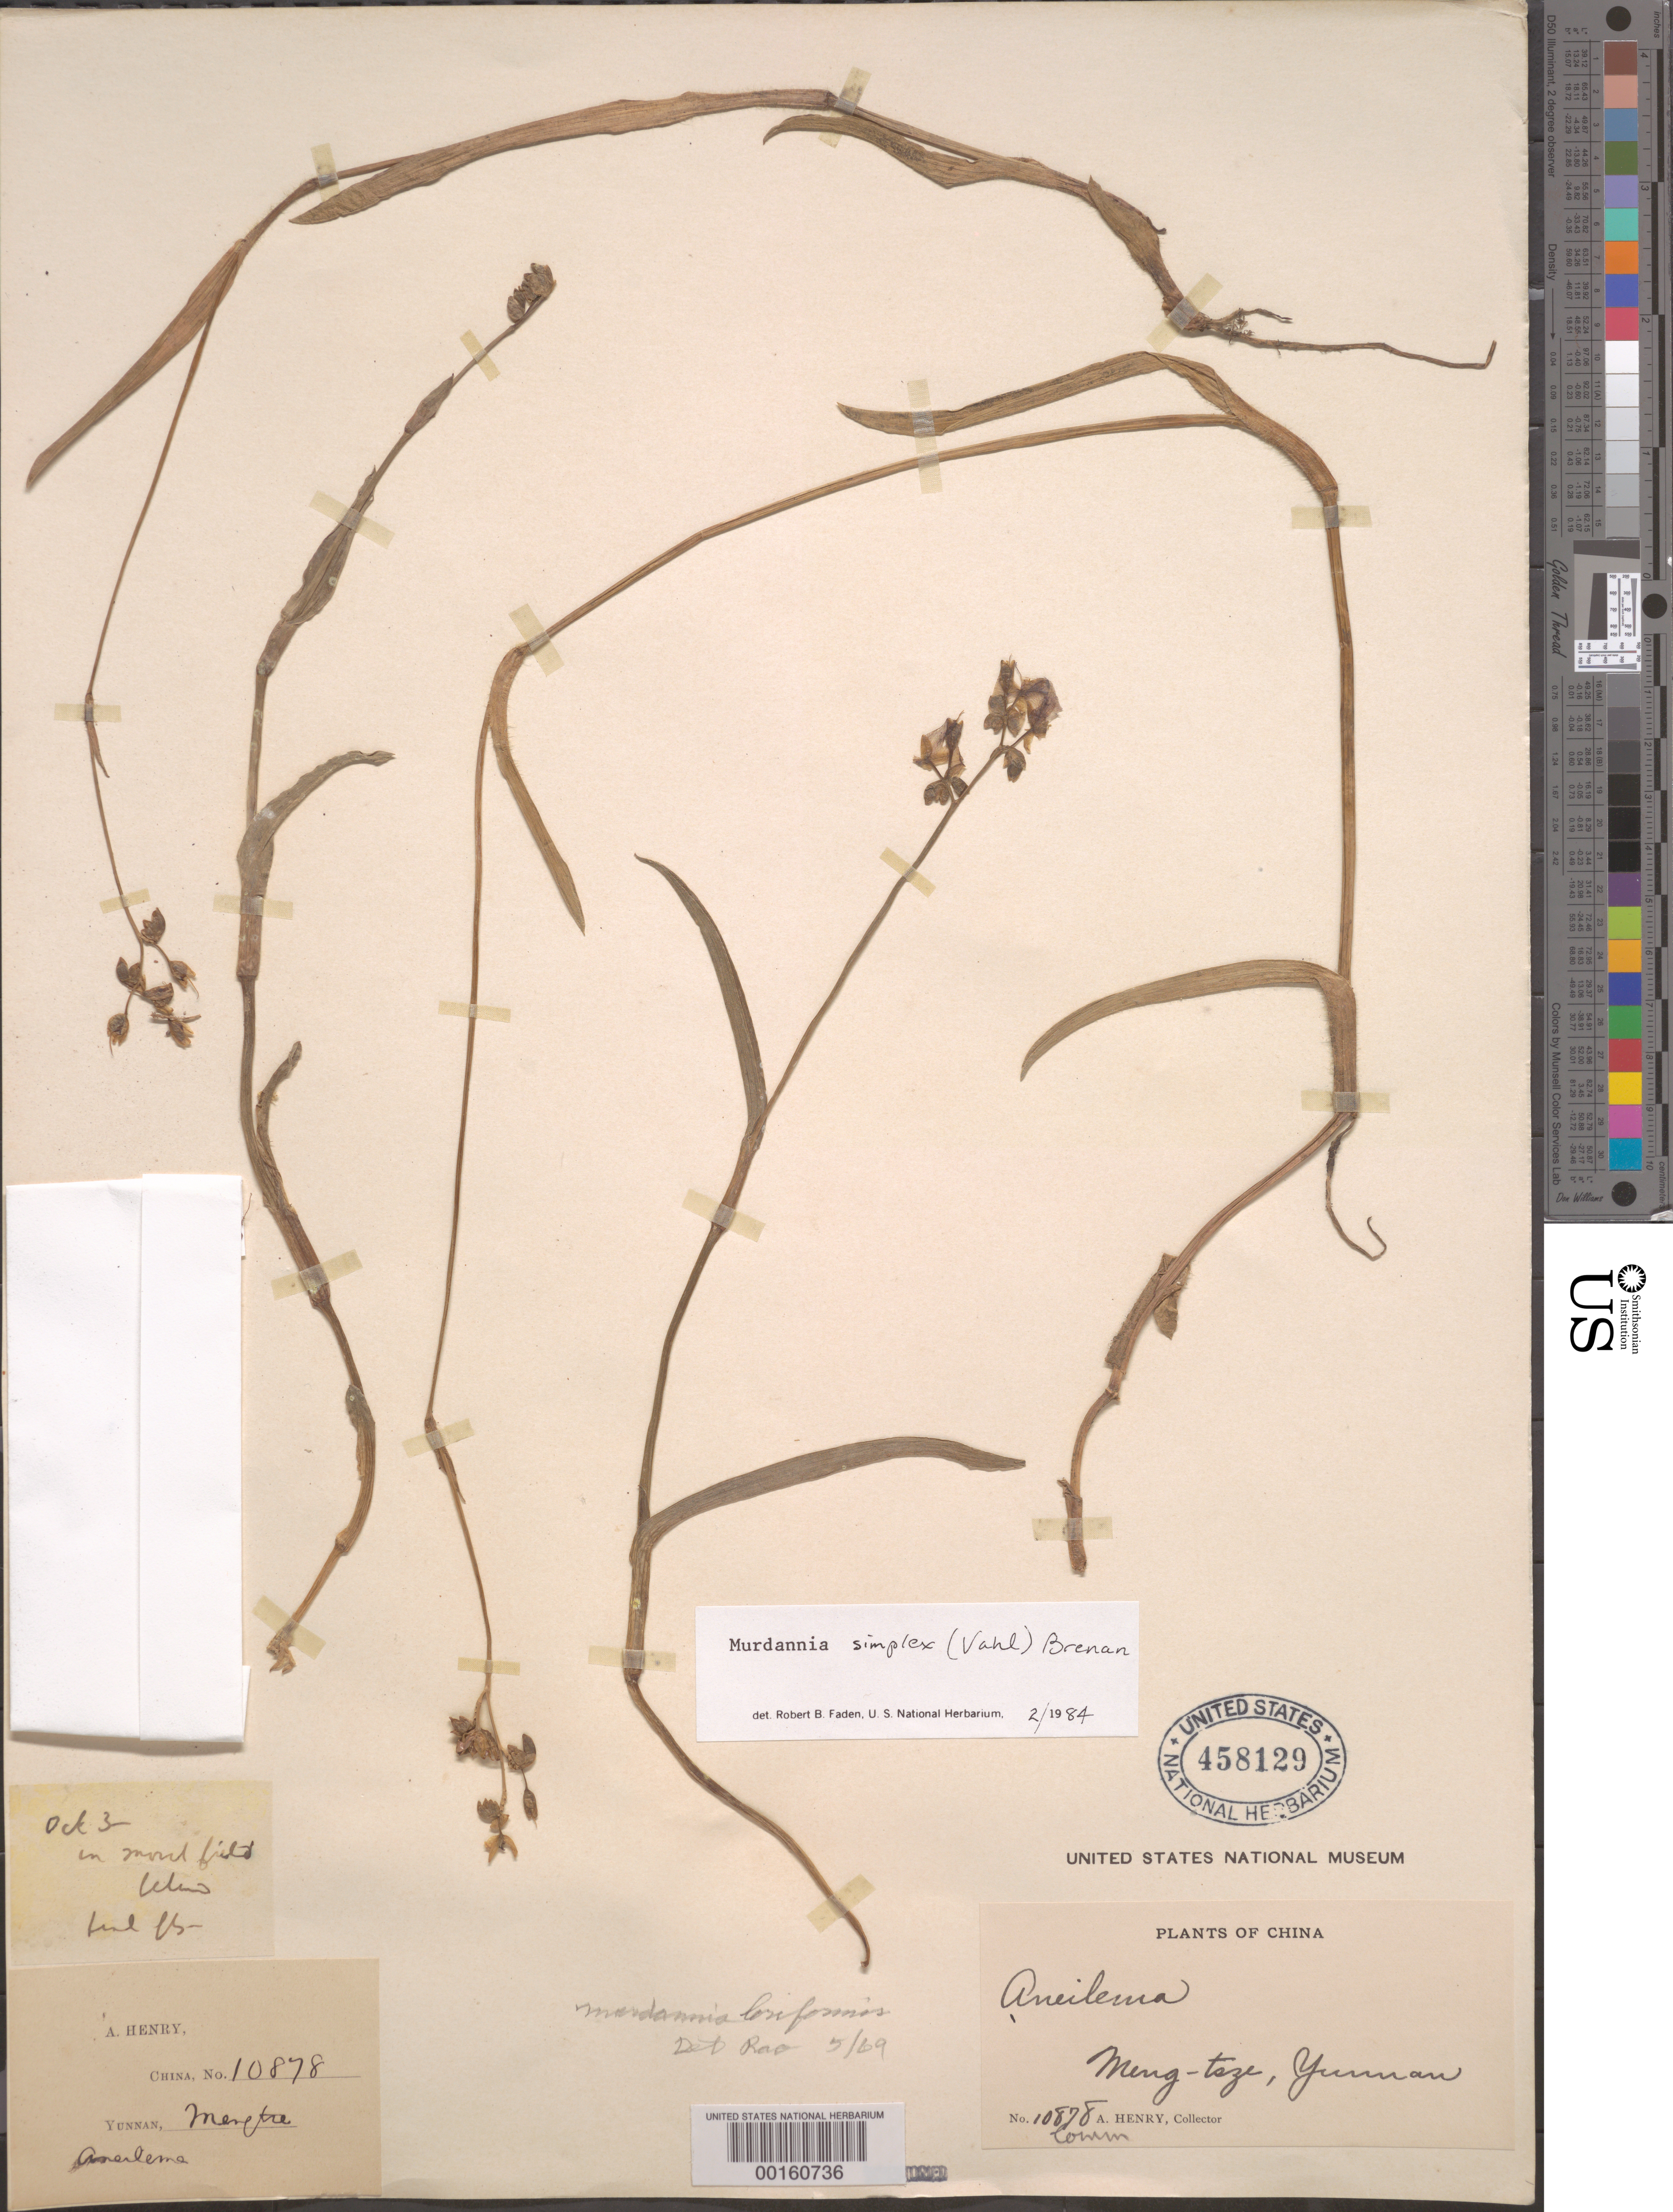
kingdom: Plantae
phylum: Tracheophyta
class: Liliopsida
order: Commelinales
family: Commelinaceae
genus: Murdannia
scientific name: Murdannia simplex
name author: (Vahl) Brenan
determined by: Faden, Robert B., (US), Smithsonian Institution - National Museum of Natural History (UNITED STATES)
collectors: A. Henry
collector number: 10878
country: China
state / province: Yunnan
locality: Meng-tsze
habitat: Moist field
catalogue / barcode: US 458129